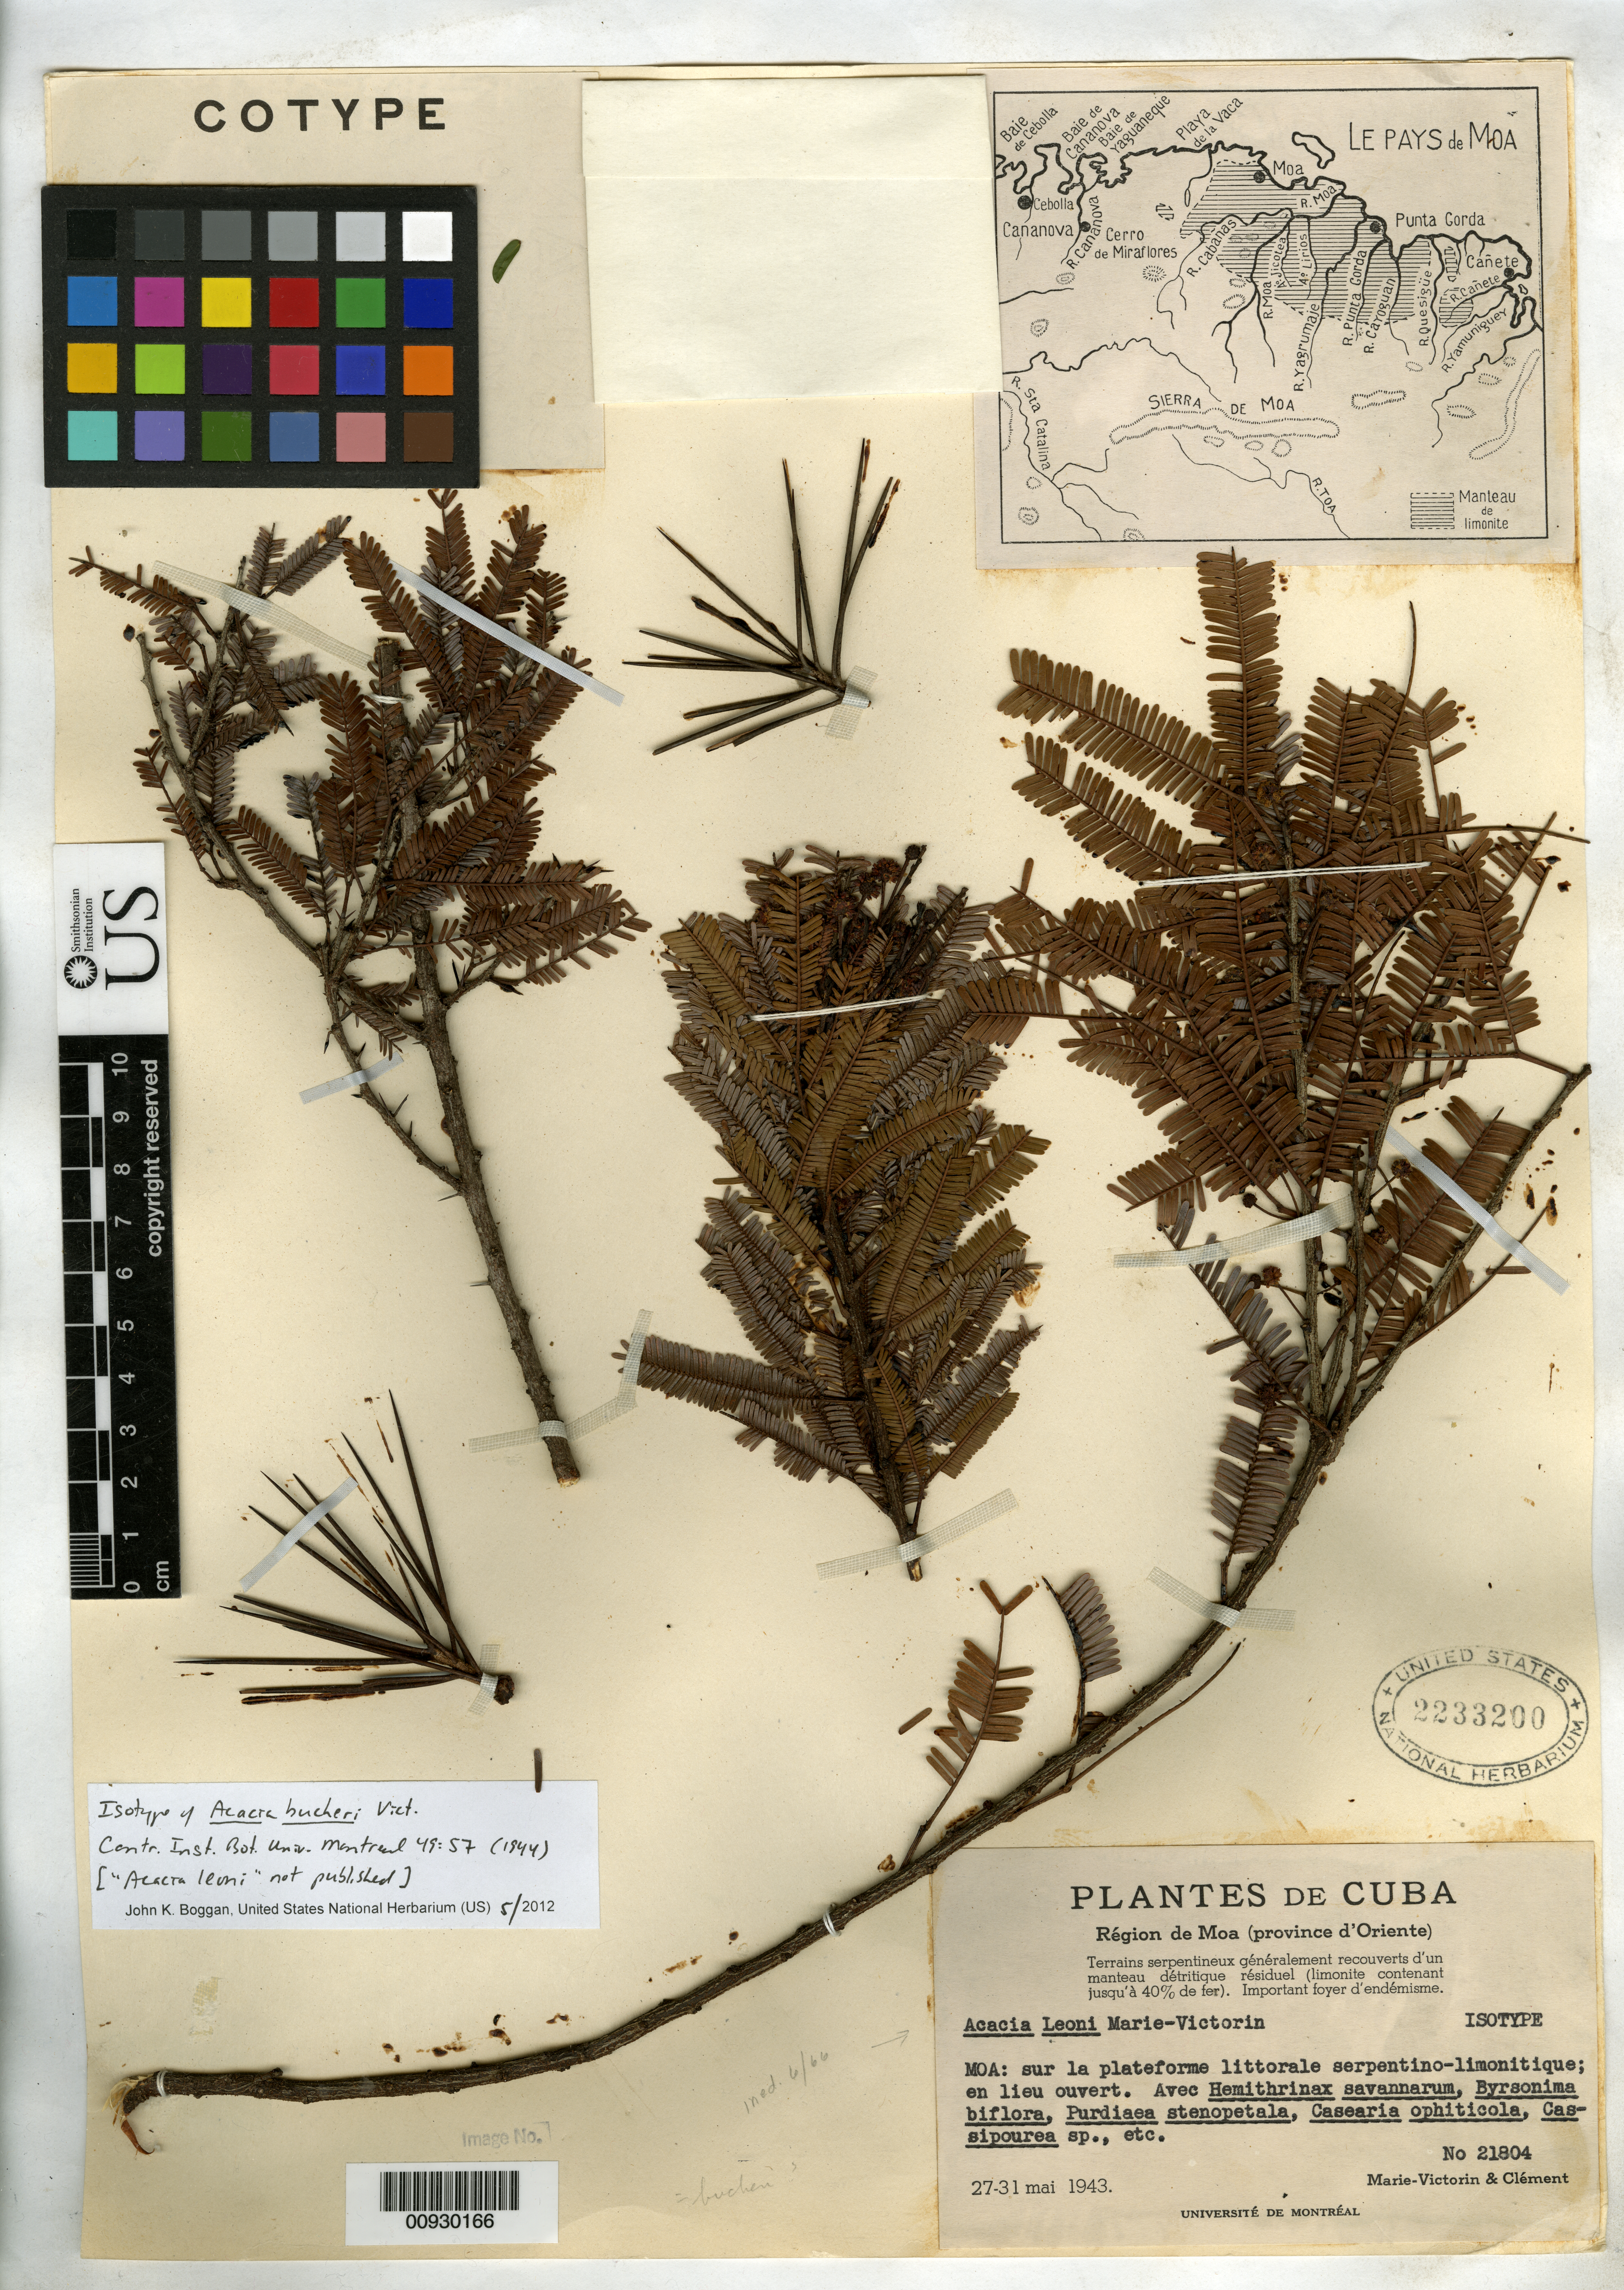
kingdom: Plantae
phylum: Tracheophyta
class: Magnoliopsida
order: Fabales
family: Fabaceae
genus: Acacia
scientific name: Acacia bucheri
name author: Vict.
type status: Isotype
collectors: Fr. Marie-Victorin & Clément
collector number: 21804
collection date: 1943-05-27/1943-05-31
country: Cuba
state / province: Holguín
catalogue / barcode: US 2233200